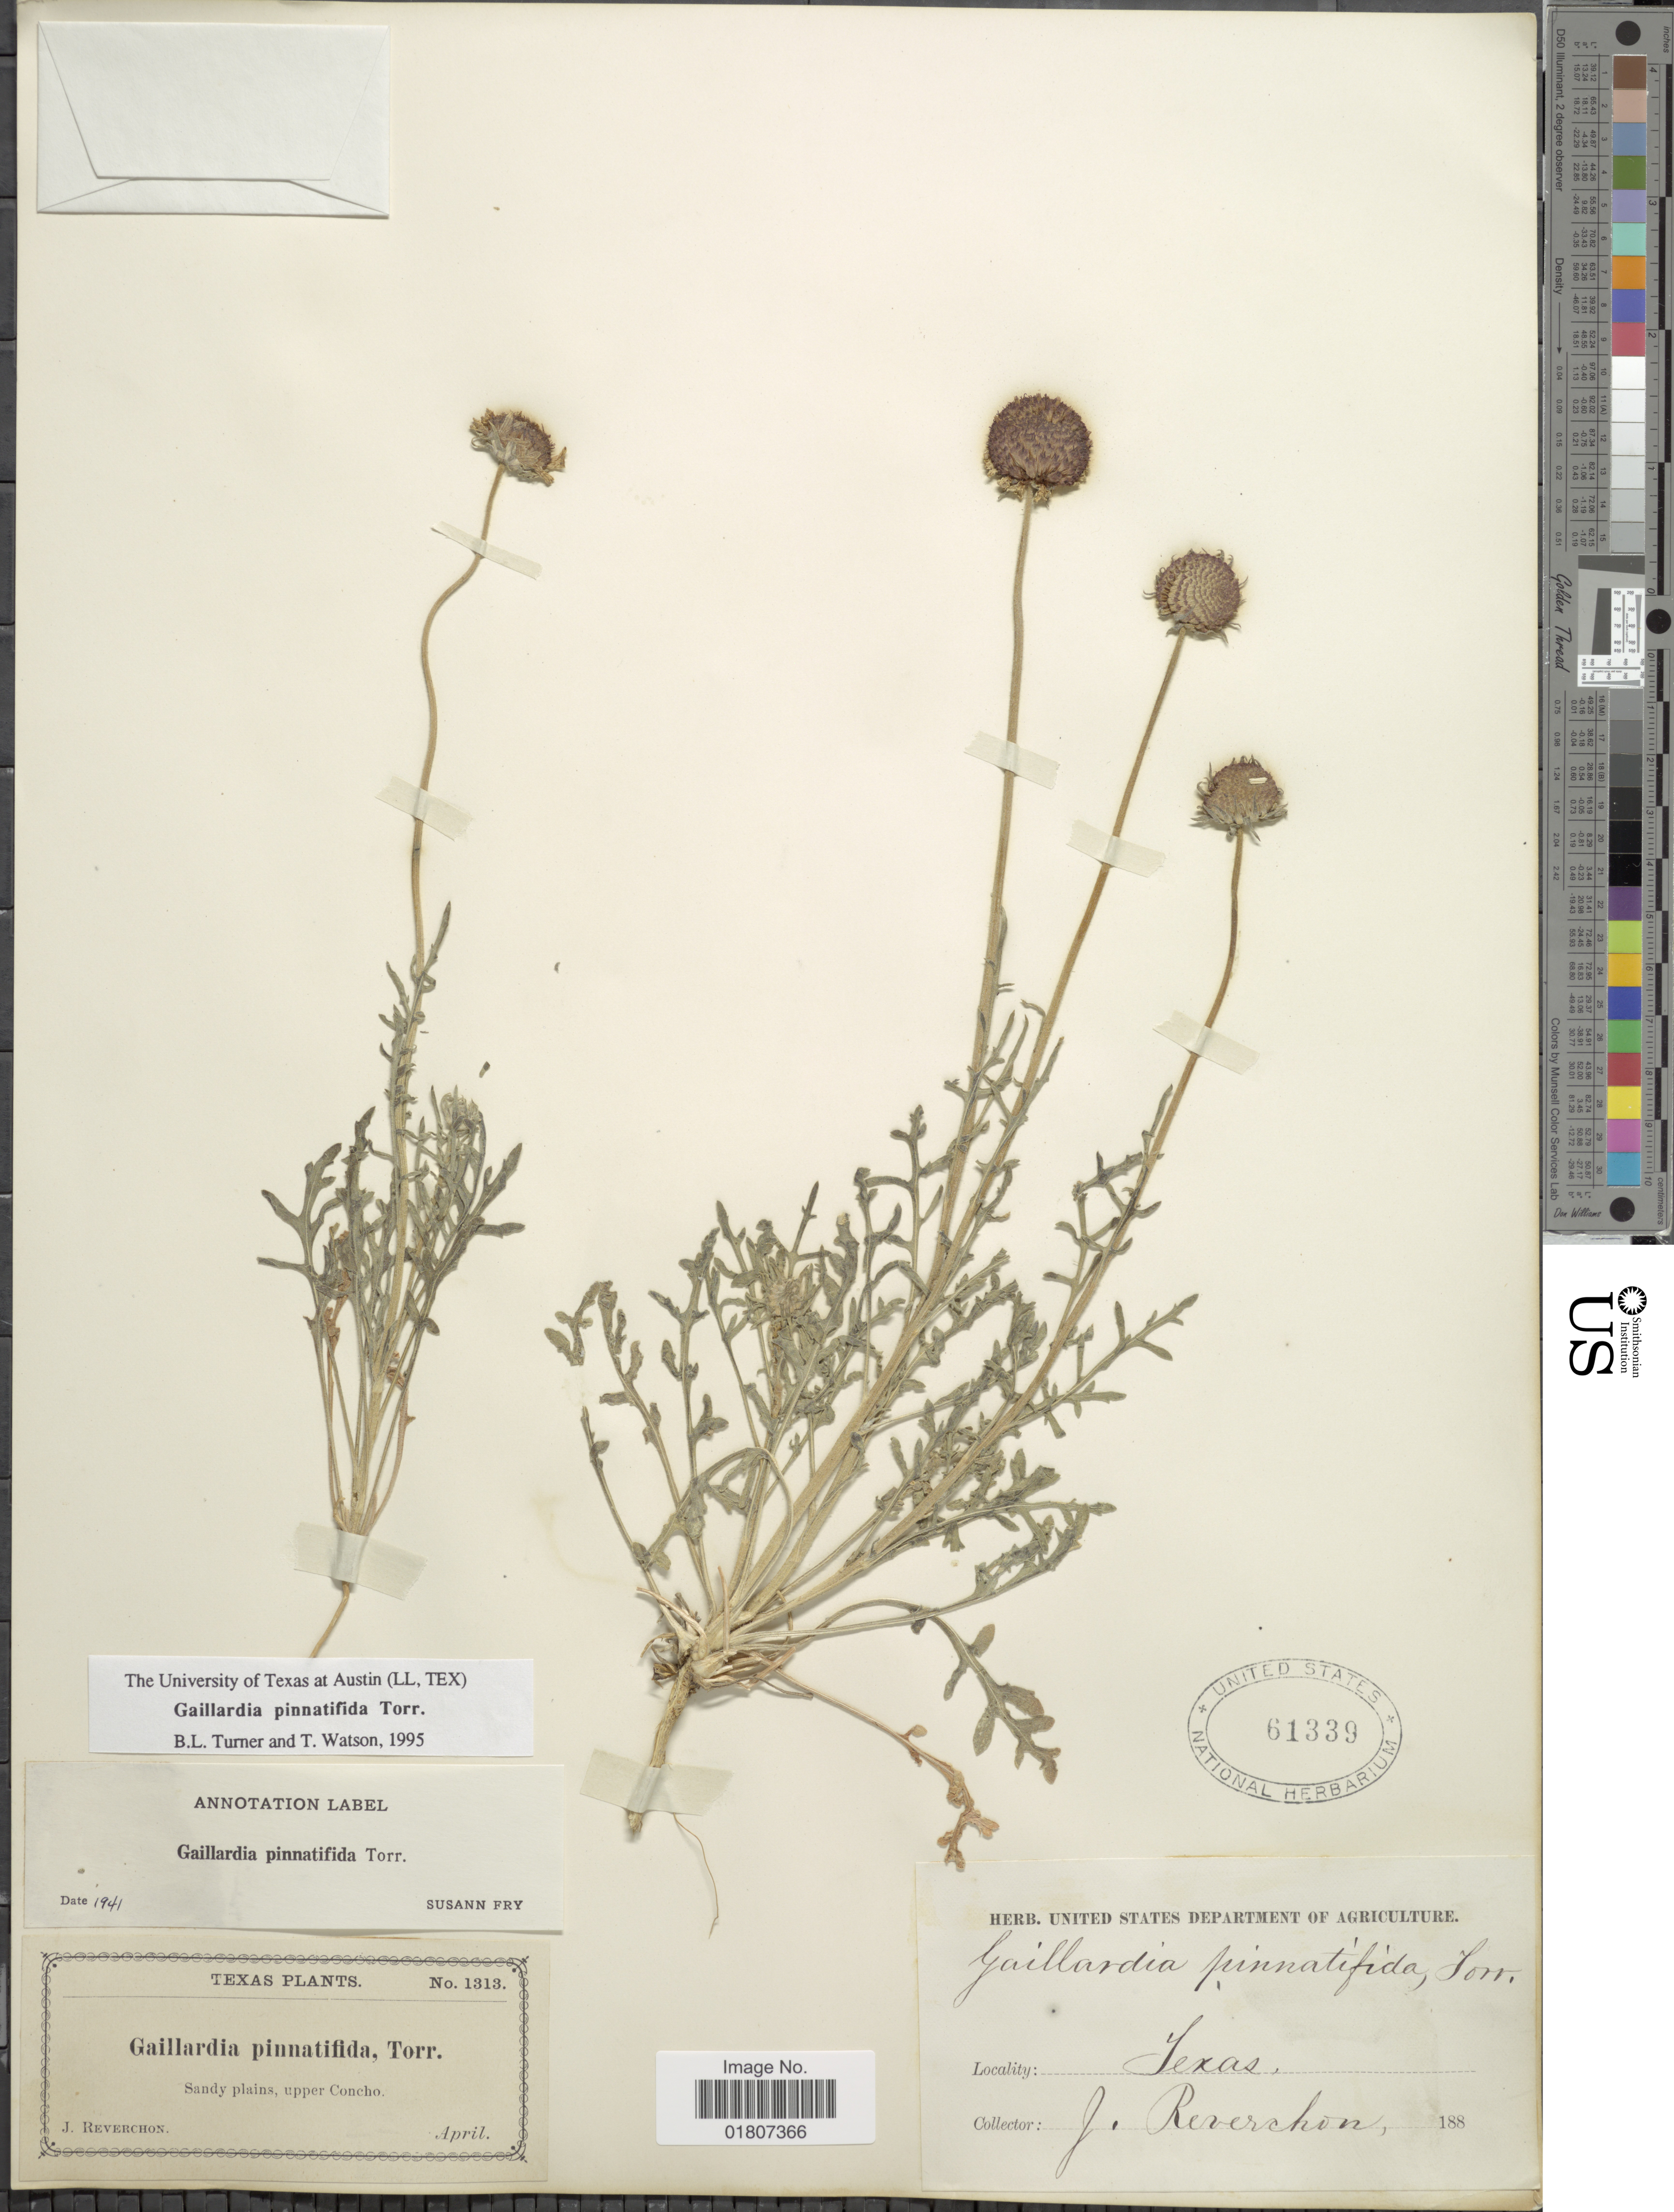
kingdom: Plantae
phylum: Tracheophyta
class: Magnoliopsida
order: Asterales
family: Asteraceae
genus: Gaillardia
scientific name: Gaillardia pinnatifida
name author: Torr.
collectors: J. Reverchon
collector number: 1313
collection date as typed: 188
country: United States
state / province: Texas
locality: Upper Concho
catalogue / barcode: US 61339